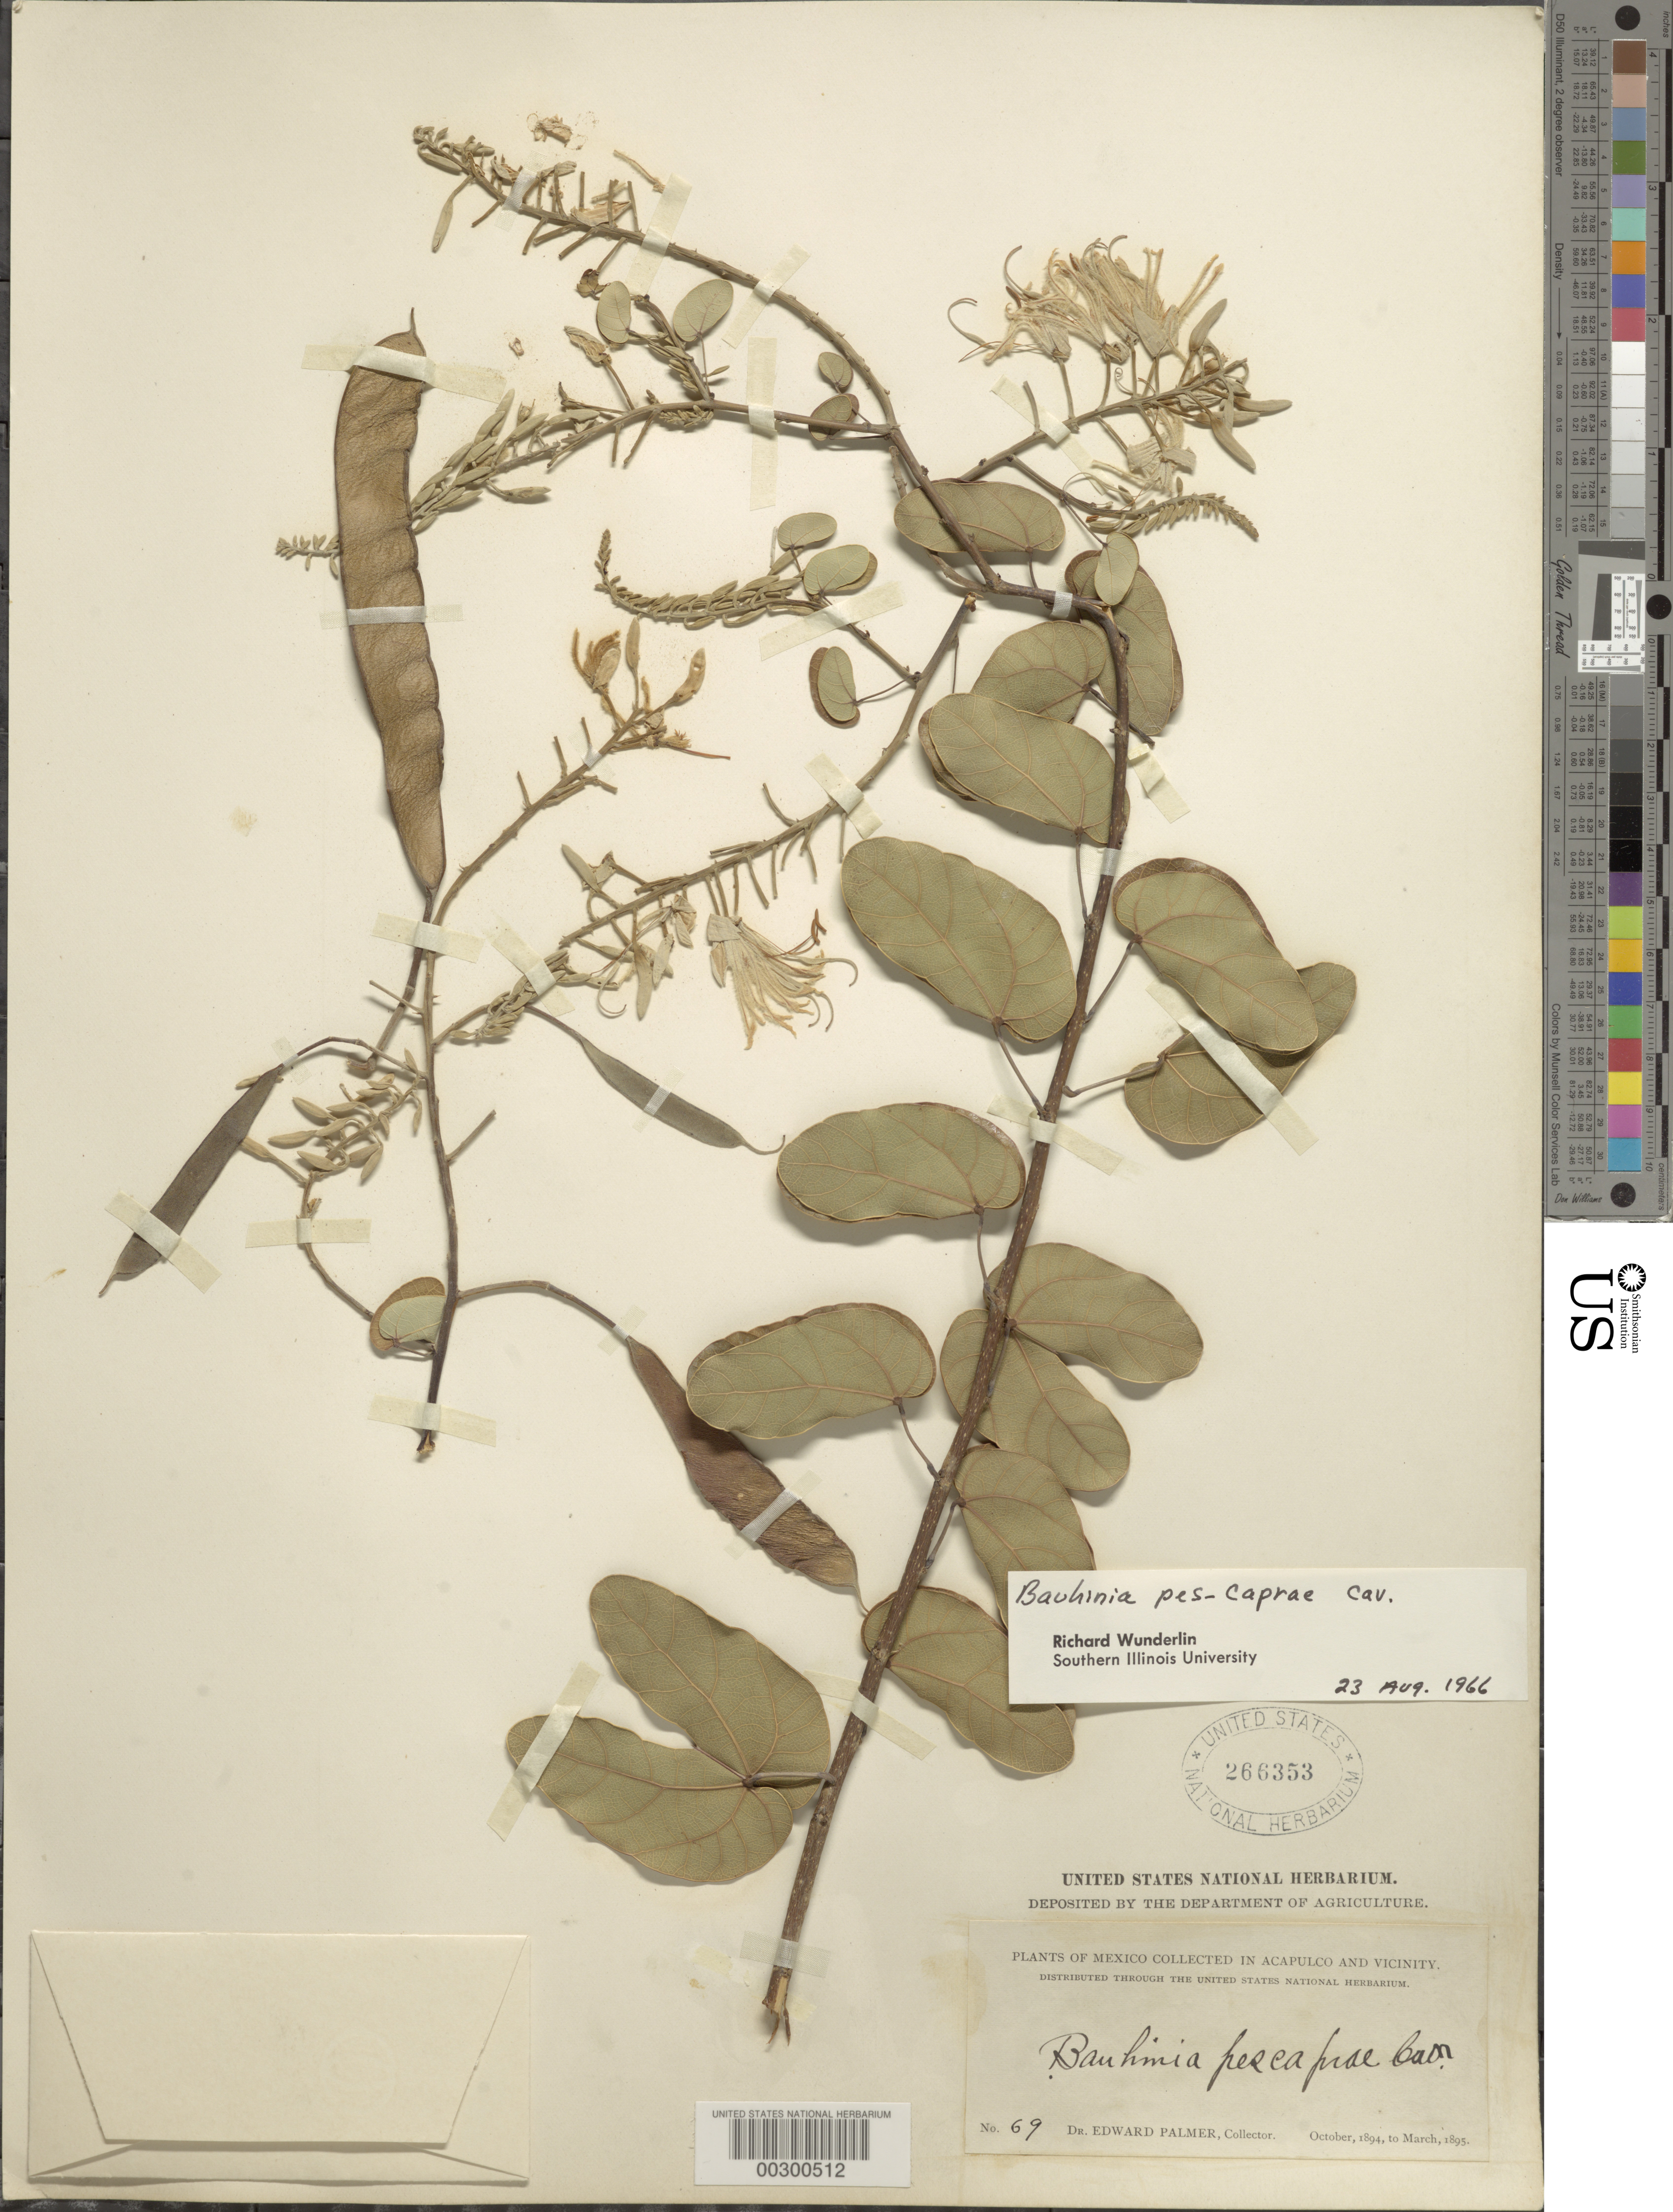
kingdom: Plantae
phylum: Tracheophyta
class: Magnoliopsida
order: Fabales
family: Fabaceae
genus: Bauhinia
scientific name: Bauhinia pes-caprae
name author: Cav.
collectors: E. Palmer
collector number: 69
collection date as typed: Oct 1894 to -- Mar 1895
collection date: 1894-10/1895-03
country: Mexico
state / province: Guerrero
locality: Acapulco and vicinity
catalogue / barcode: US 266353